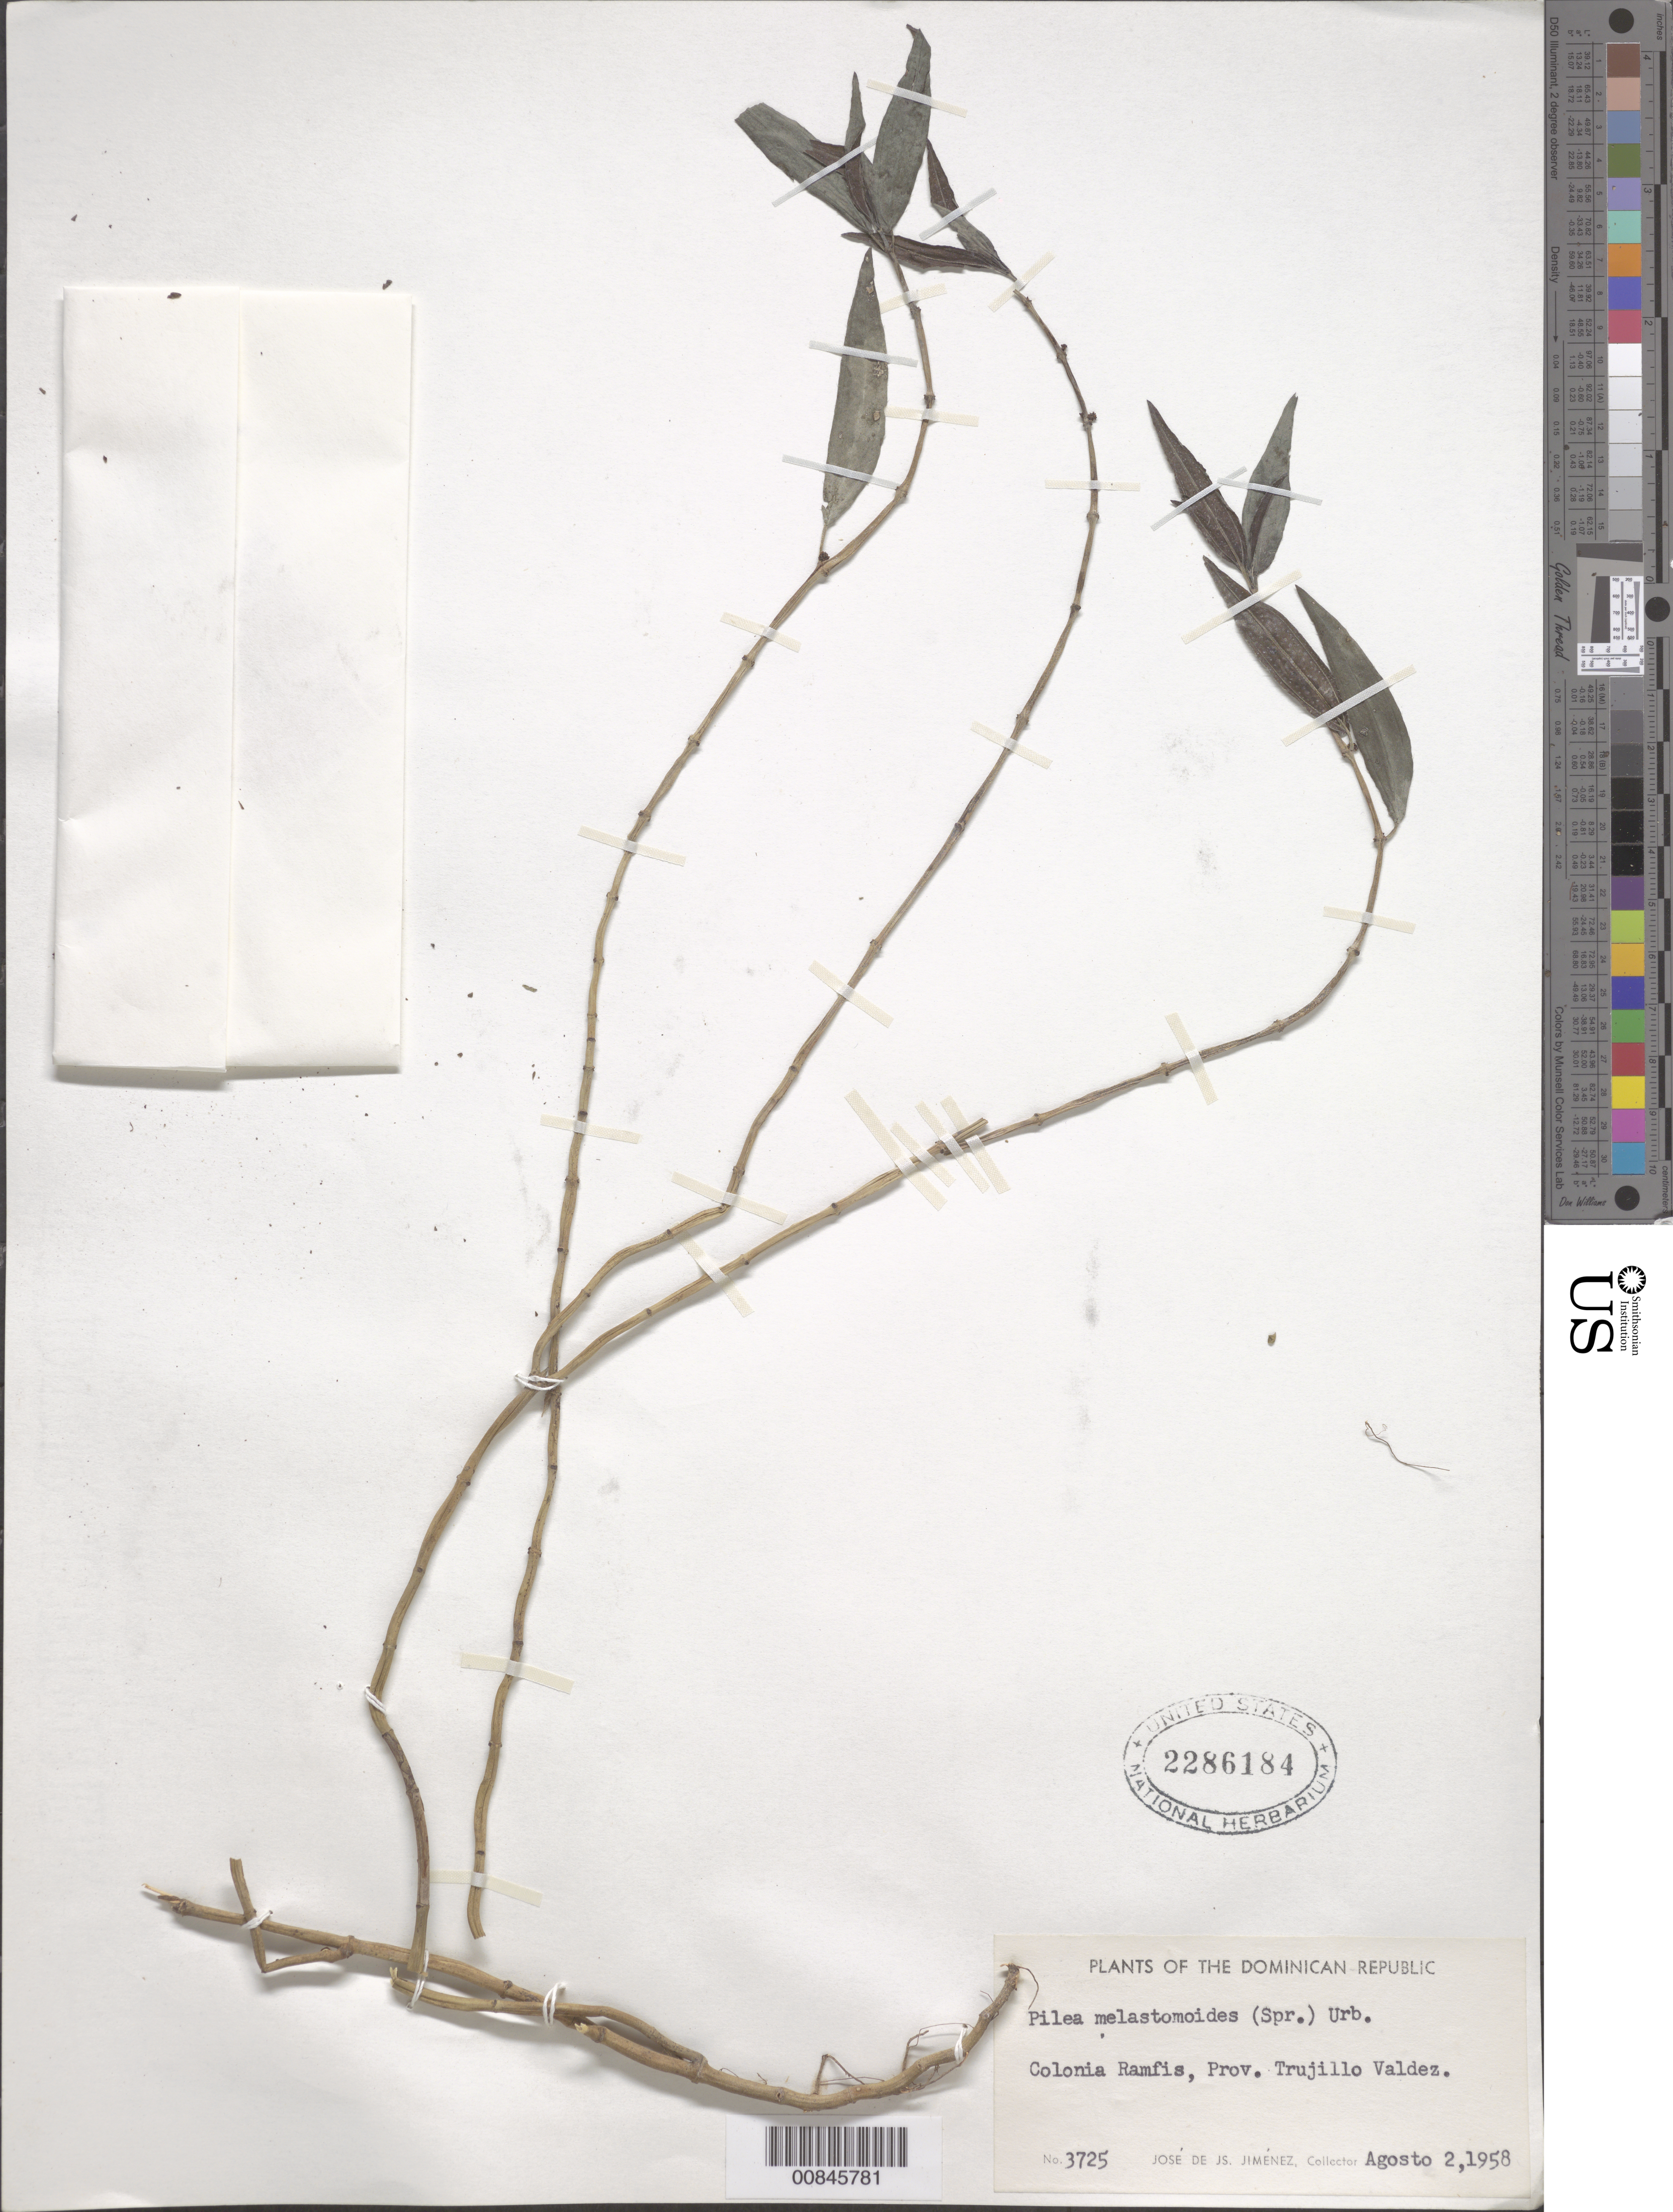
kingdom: Plantae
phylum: Tracheophyta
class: Magnoliopsida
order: Rosales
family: Urticaceae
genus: Pilea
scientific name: Pilea melastomoides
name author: (Spreng.) Urb.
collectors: J. J. Jiménez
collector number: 3725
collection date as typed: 02 Aug 1958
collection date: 1958-08-02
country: Dominican Republic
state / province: Peravia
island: Hispaniola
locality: Colonia Ramfis, Prov. Trujillo Valdez (obsolete).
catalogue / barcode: US 2286184